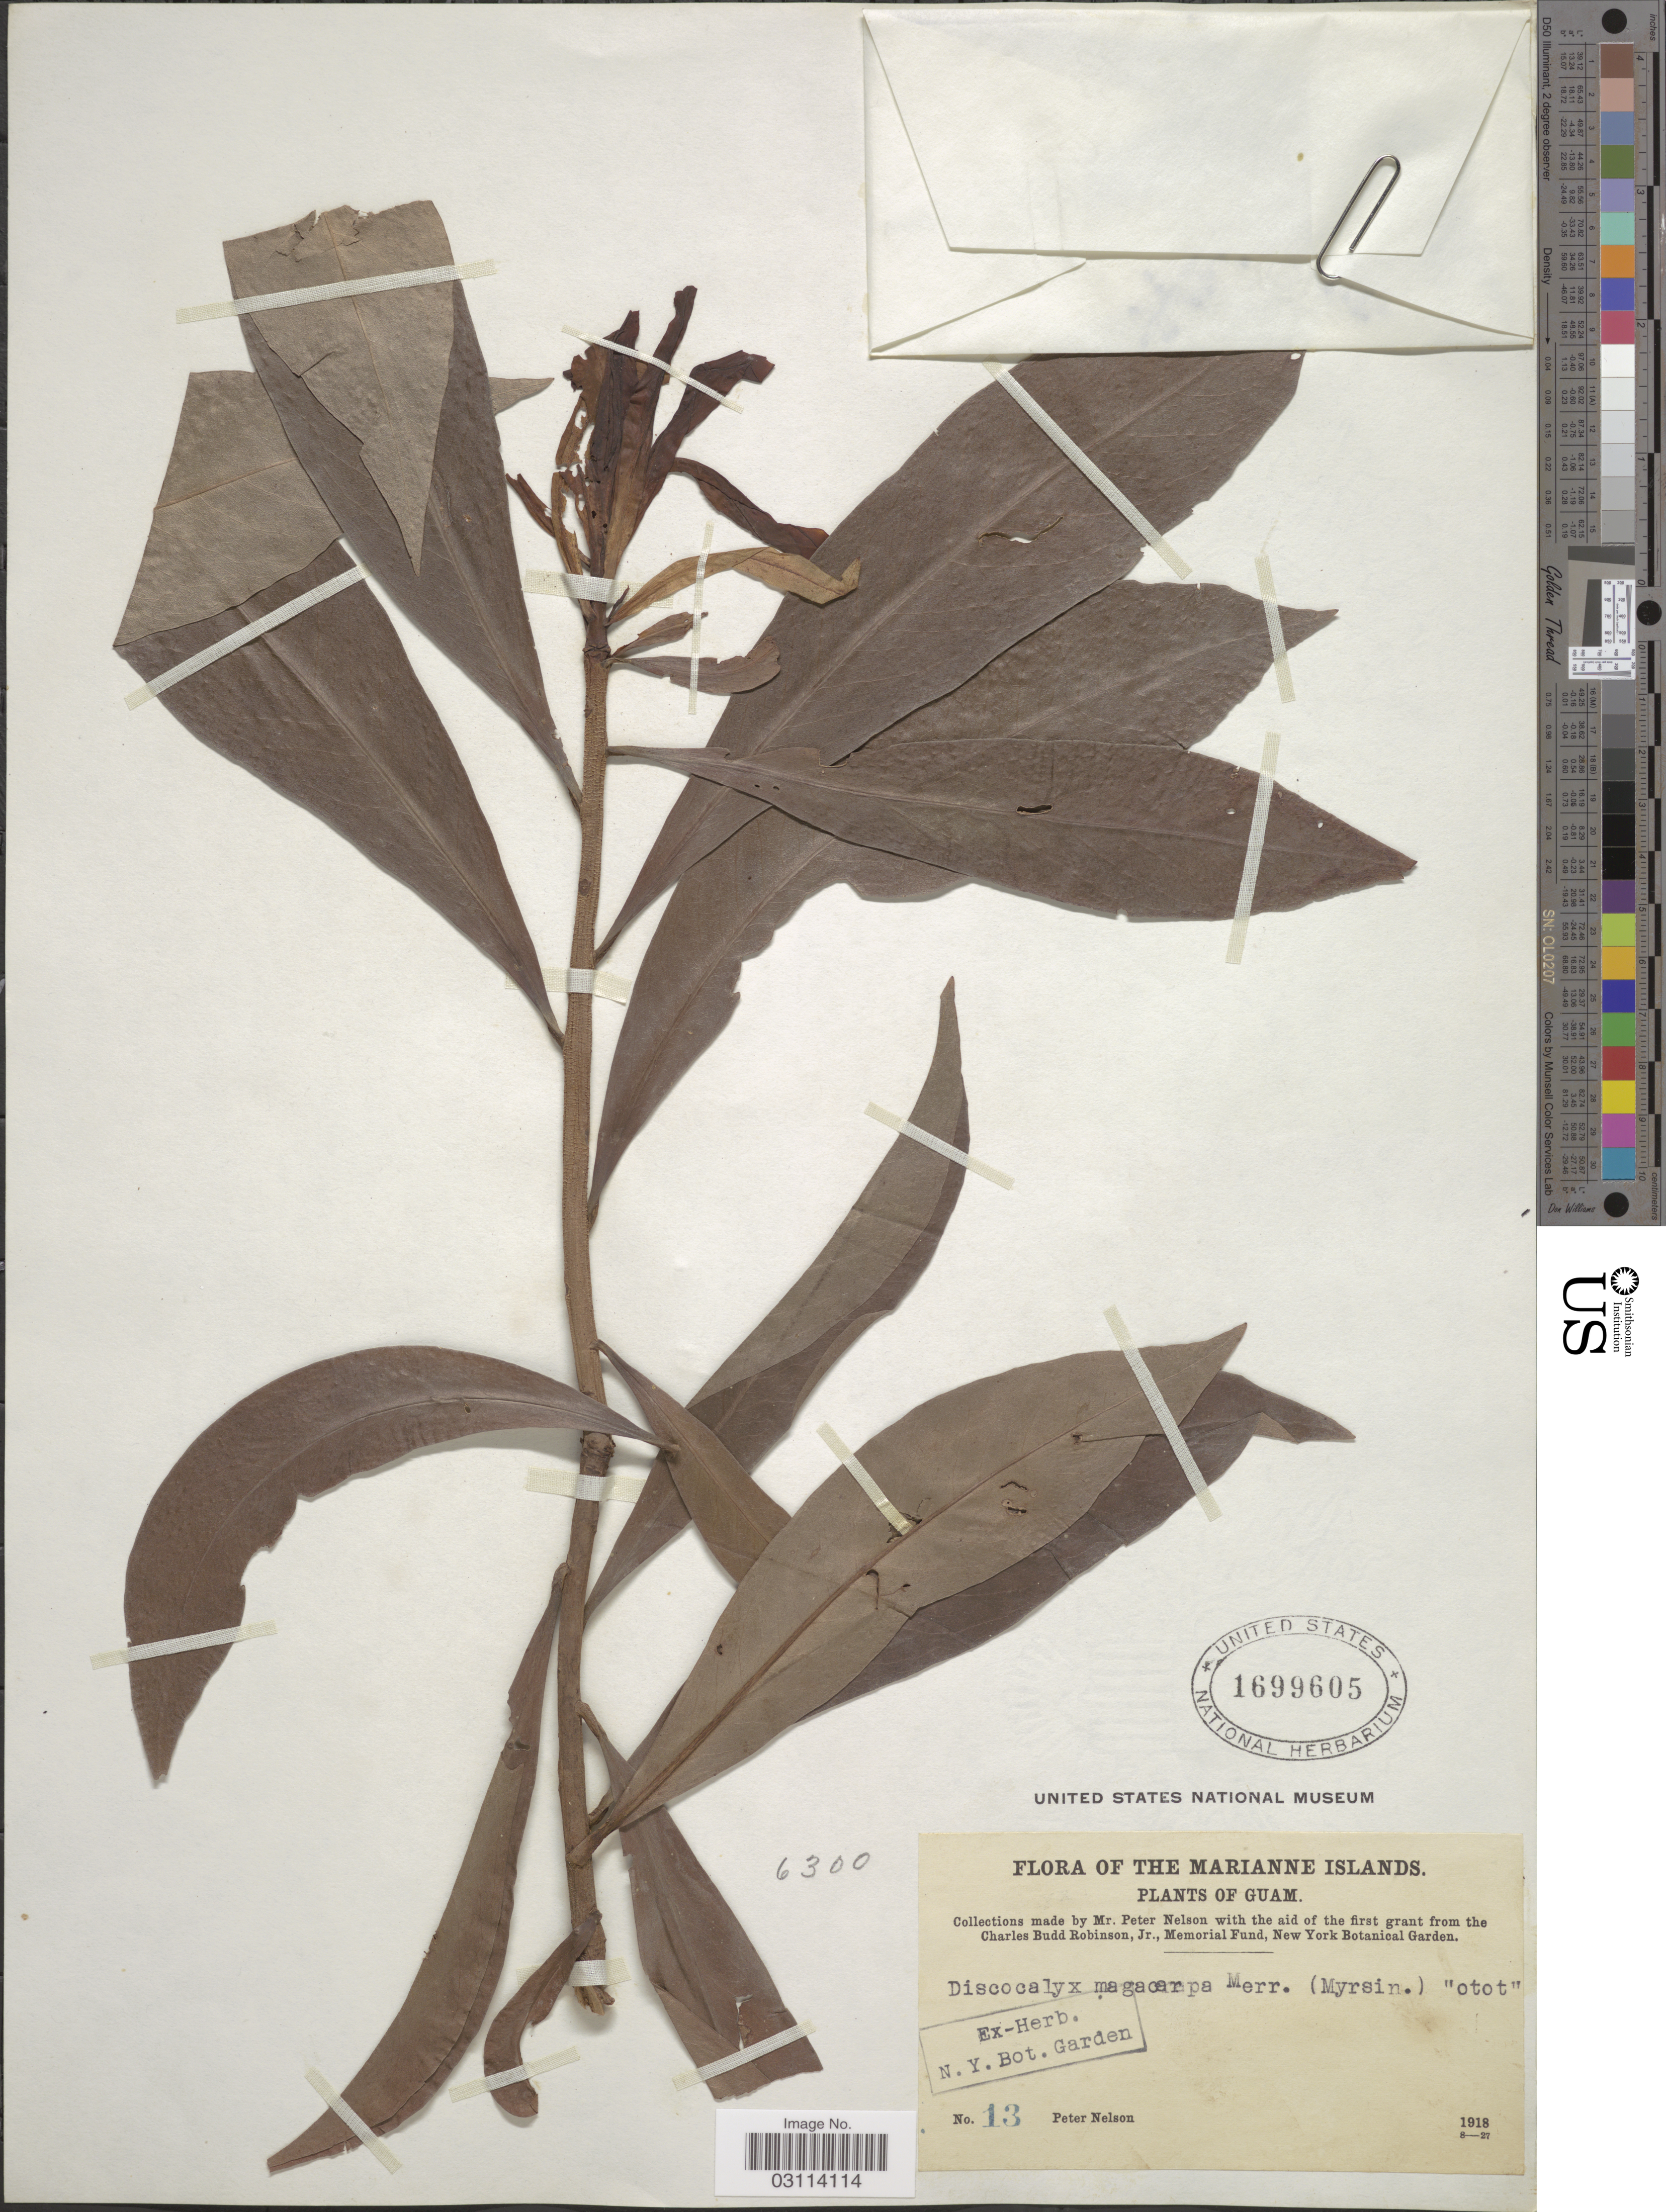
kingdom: Plantae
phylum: Tracheophyta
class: Magnoliopsida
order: Ericales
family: Primulaceae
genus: Discocalyx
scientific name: Discocalyx megacarpa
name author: Merr.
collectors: P. Nelson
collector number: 13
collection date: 1918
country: Guam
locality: The Marianne Islands.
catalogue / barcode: US 1699605